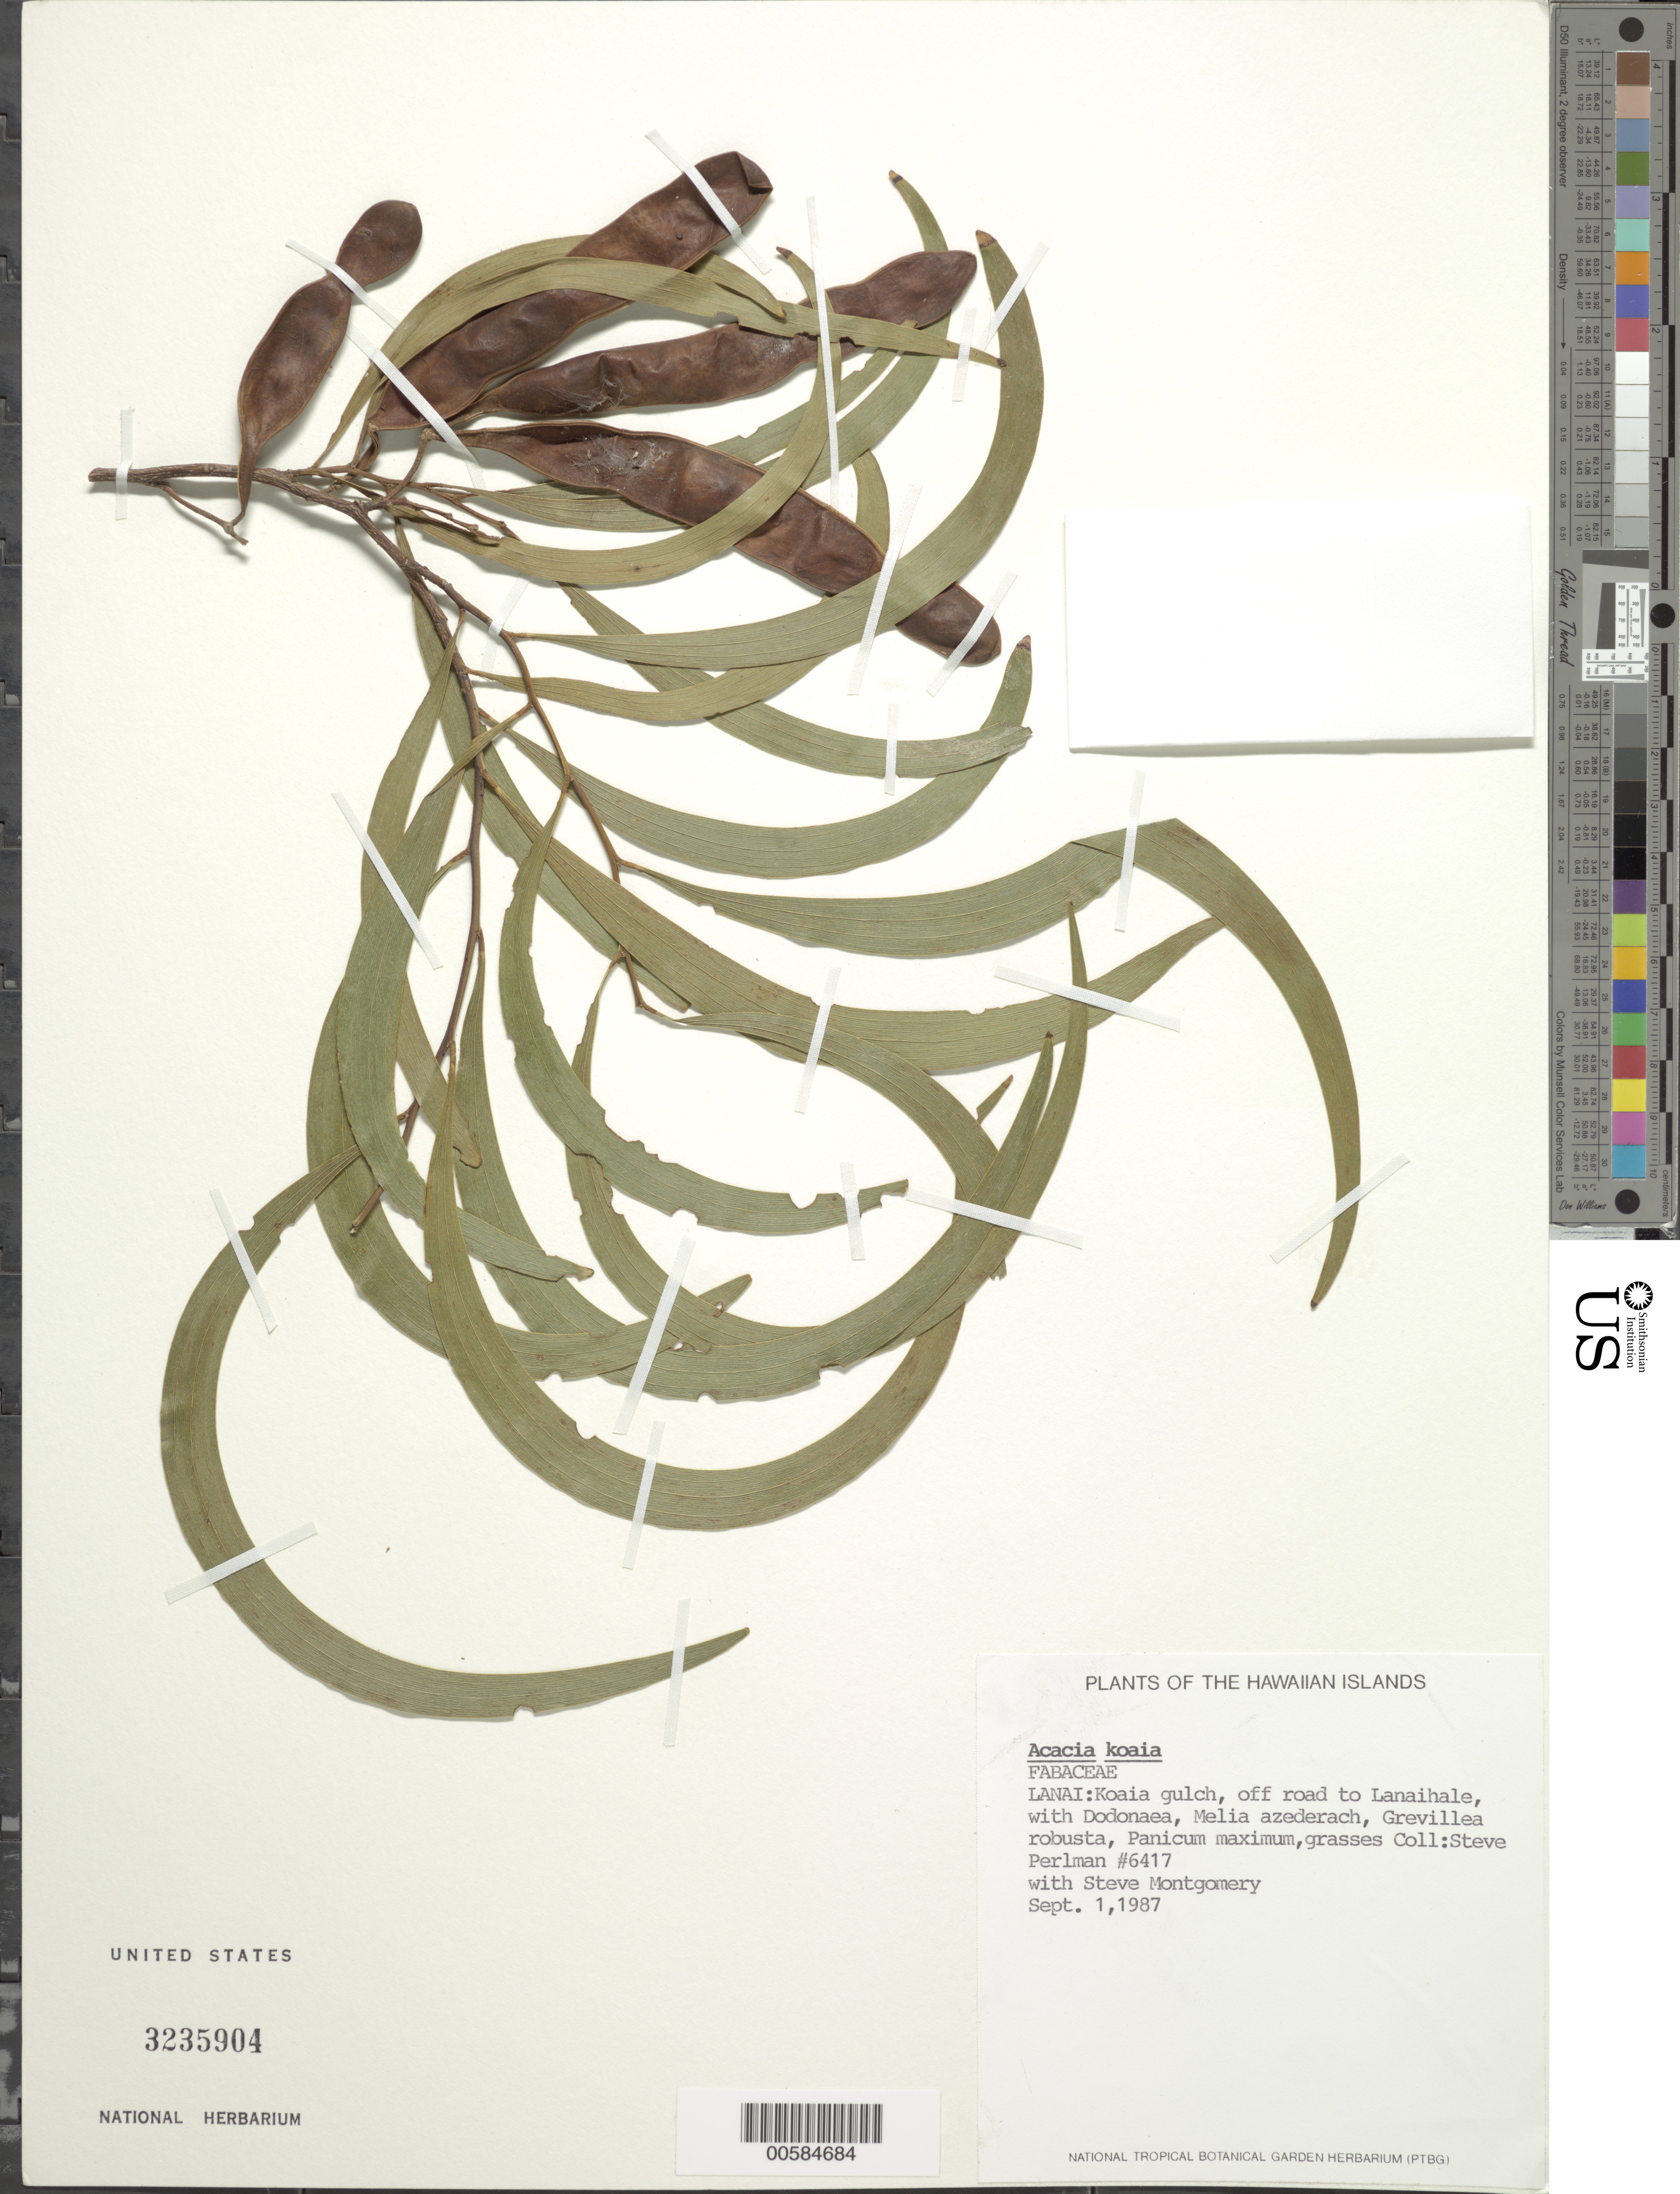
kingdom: Plantae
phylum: Tracheophyta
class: Magnoliopsida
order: Fabales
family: Fabaceae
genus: Acacia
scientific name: Acacia koaia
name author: Hillebr.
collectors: S. P. Perlman & S. Montgomery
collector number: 6417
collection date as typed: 1 Sep 1987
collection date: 1987-09-01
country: United States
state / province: Hawaii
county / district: Maui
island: Lana'i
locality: Koaia gulch, off road to Lanaihale.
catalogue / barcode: US 3235904